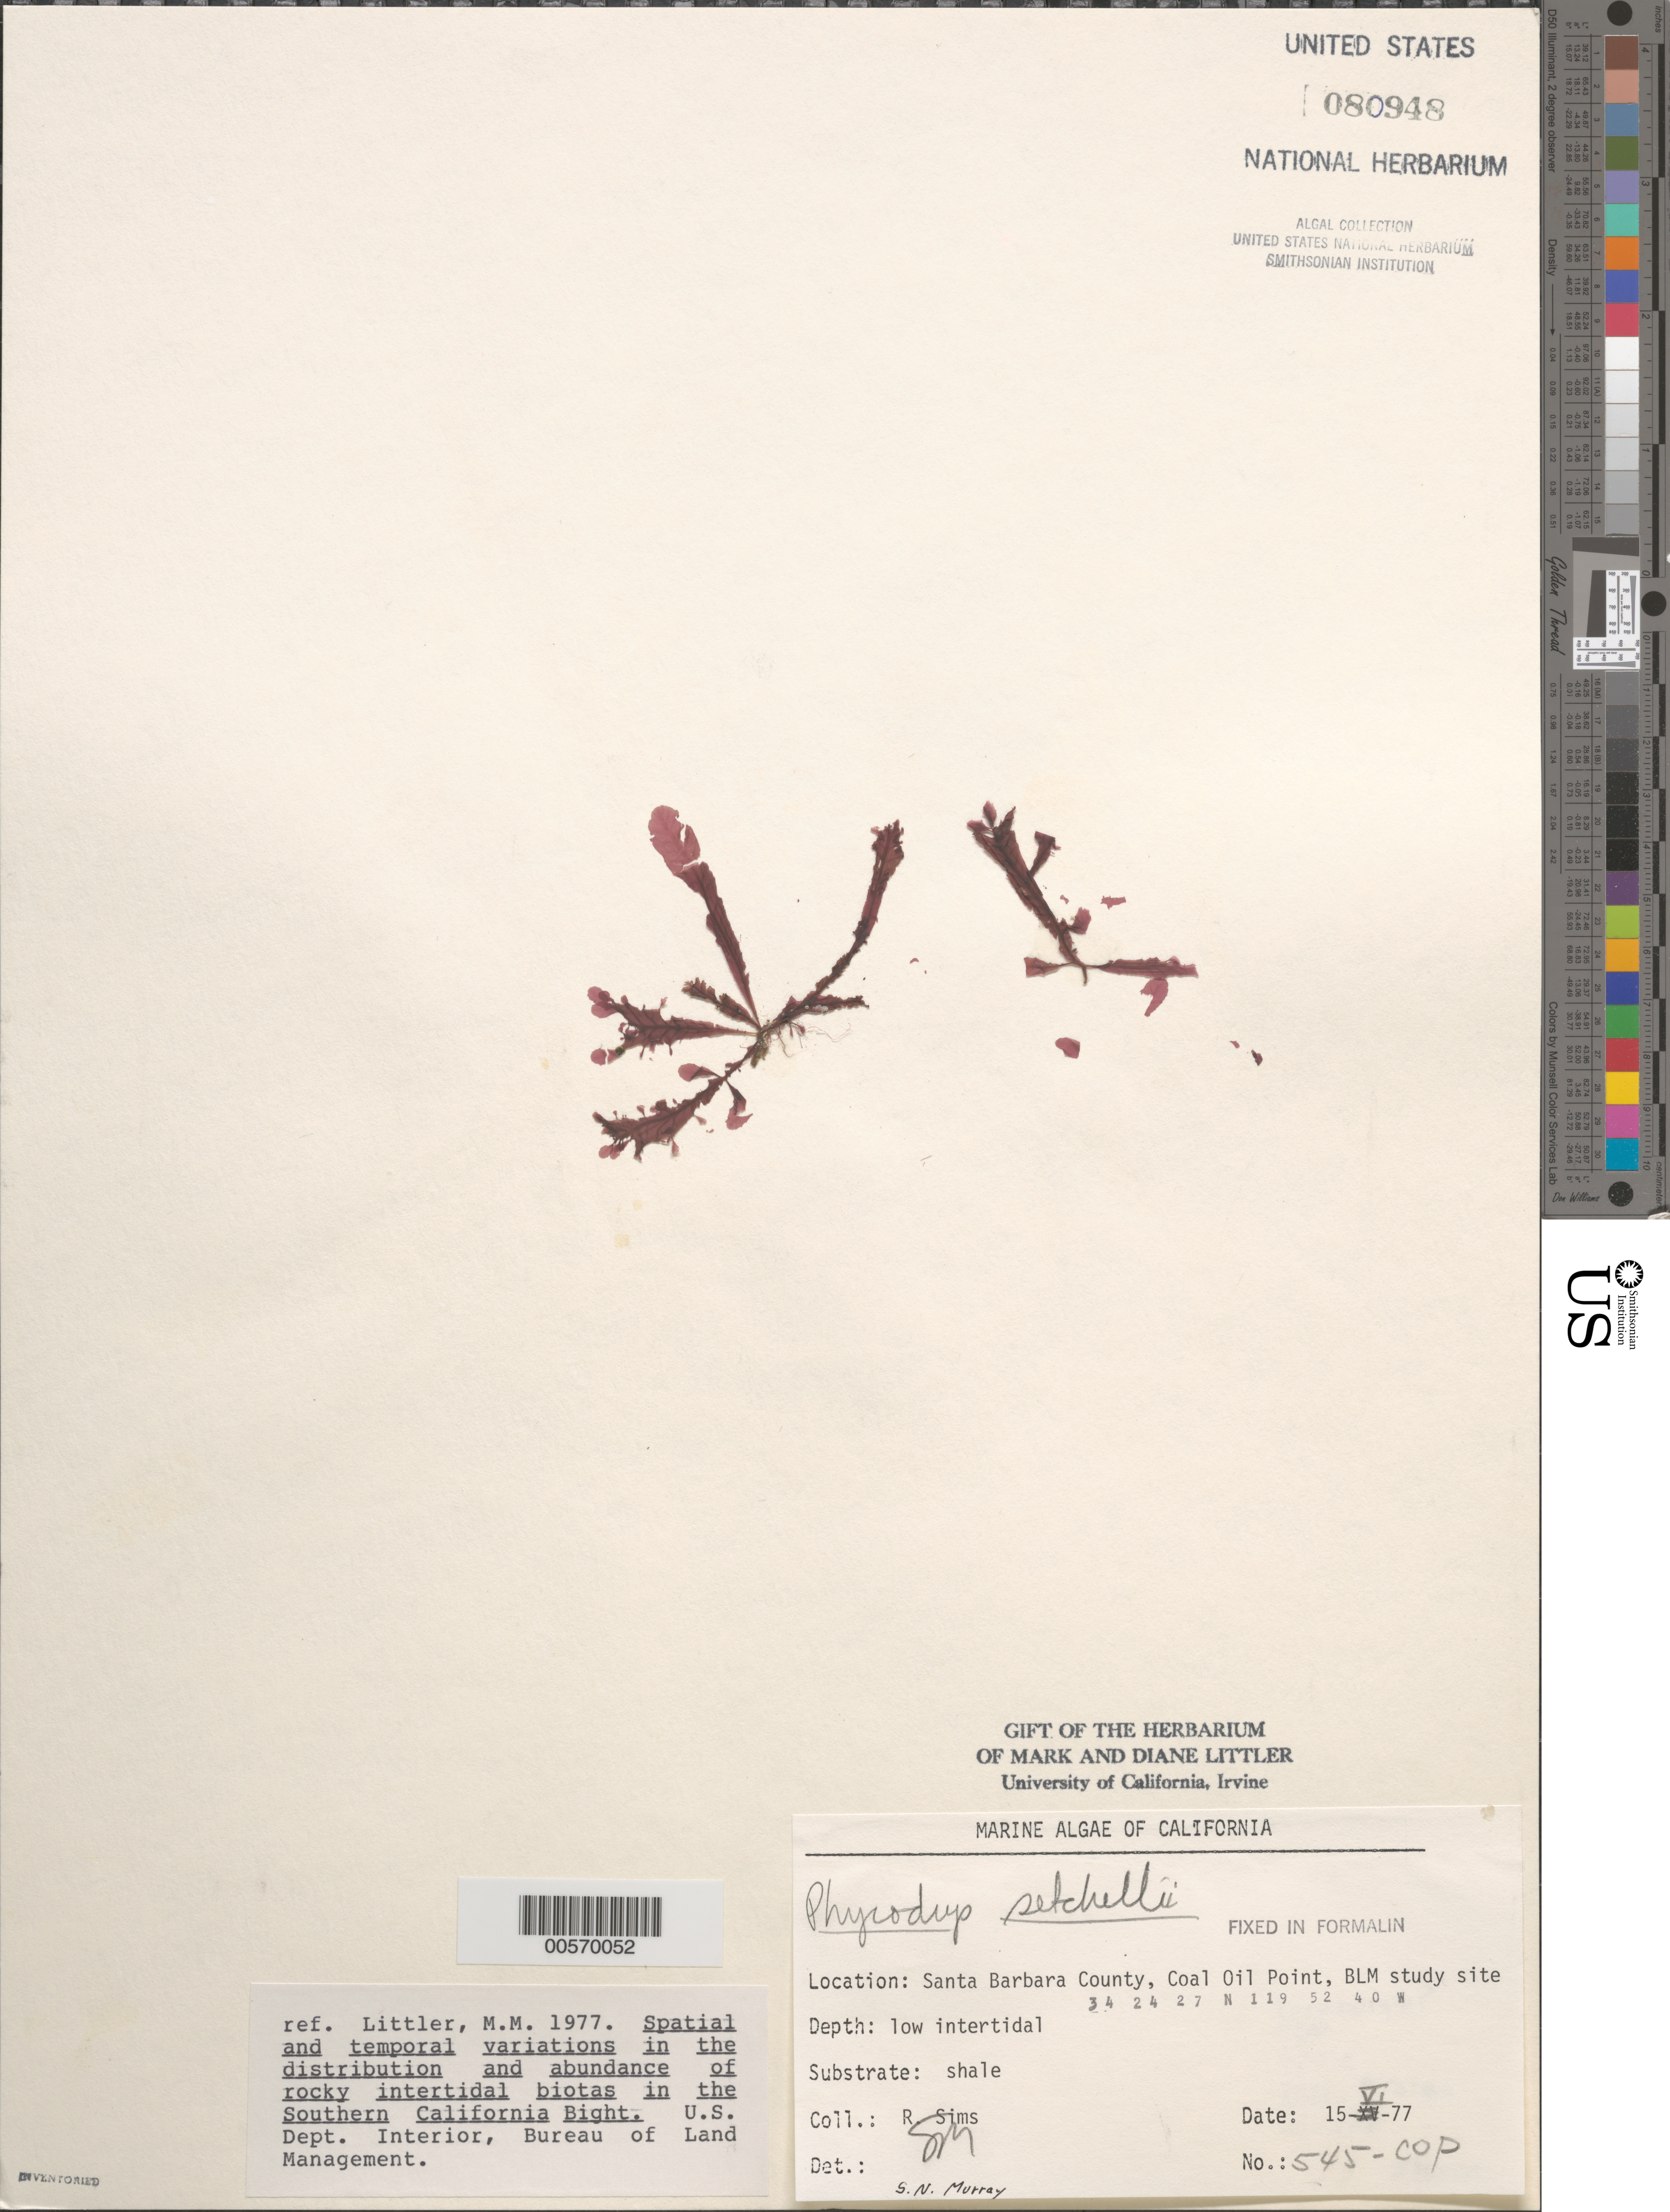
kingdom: Plantae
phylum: Rhodophyta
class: Florideophyceae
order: Ceramiales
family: Delesseriaceae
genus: Phycodrys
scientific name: Phycodrys setchellii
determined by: Murray, S. N.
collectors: R. H. Sims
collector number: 545-cop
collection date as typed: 15 Jun 1977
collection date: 1977-06-15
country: United States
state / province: California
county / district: Santa Barbara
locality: Coal Oil Point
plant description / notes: BLM-SOCALBIGHT Rocky Intertidal Survey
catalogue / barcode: US 80948